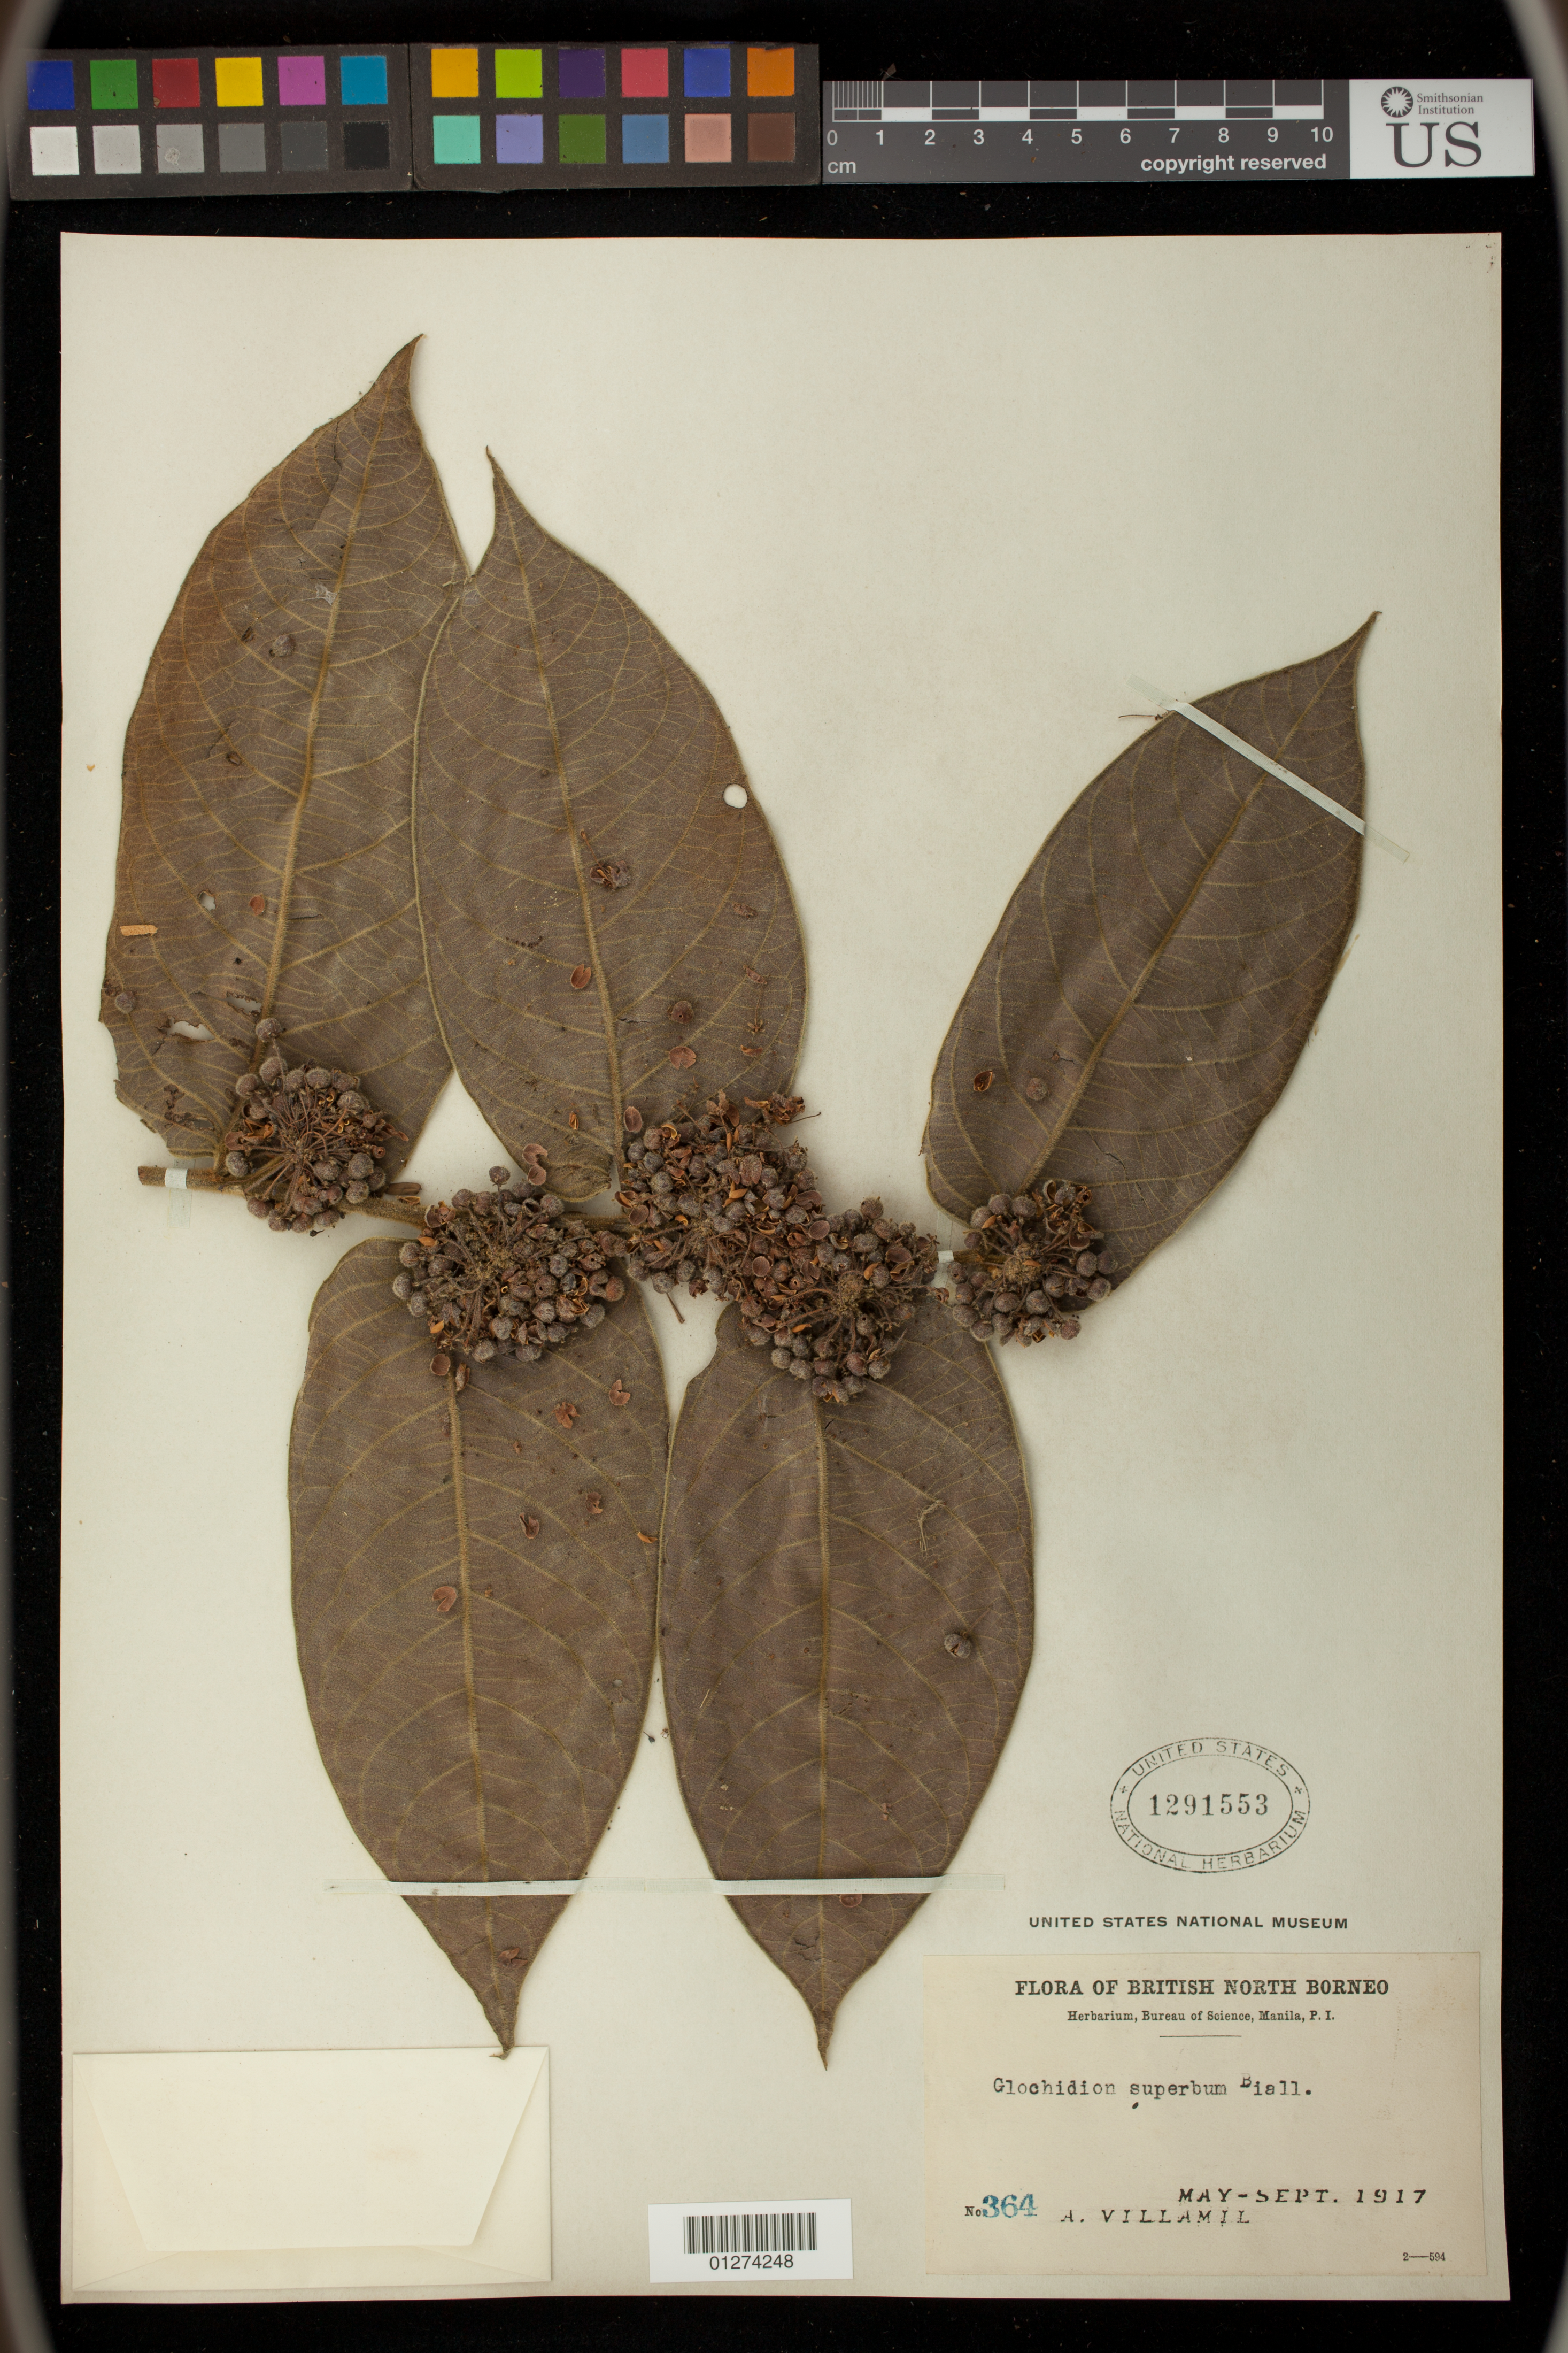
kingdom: Plantae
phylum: Tracheophyta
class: Magnoliopsida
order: Malpighiales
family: Phyllanthaceae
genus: Glochidion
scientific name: Glochidion superbum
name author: Baill.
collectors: A. Villamil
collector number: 364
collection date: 1917-05/1917-09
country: Malaysia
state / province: Sabah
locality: British North Borneo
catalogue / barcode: US 1291553